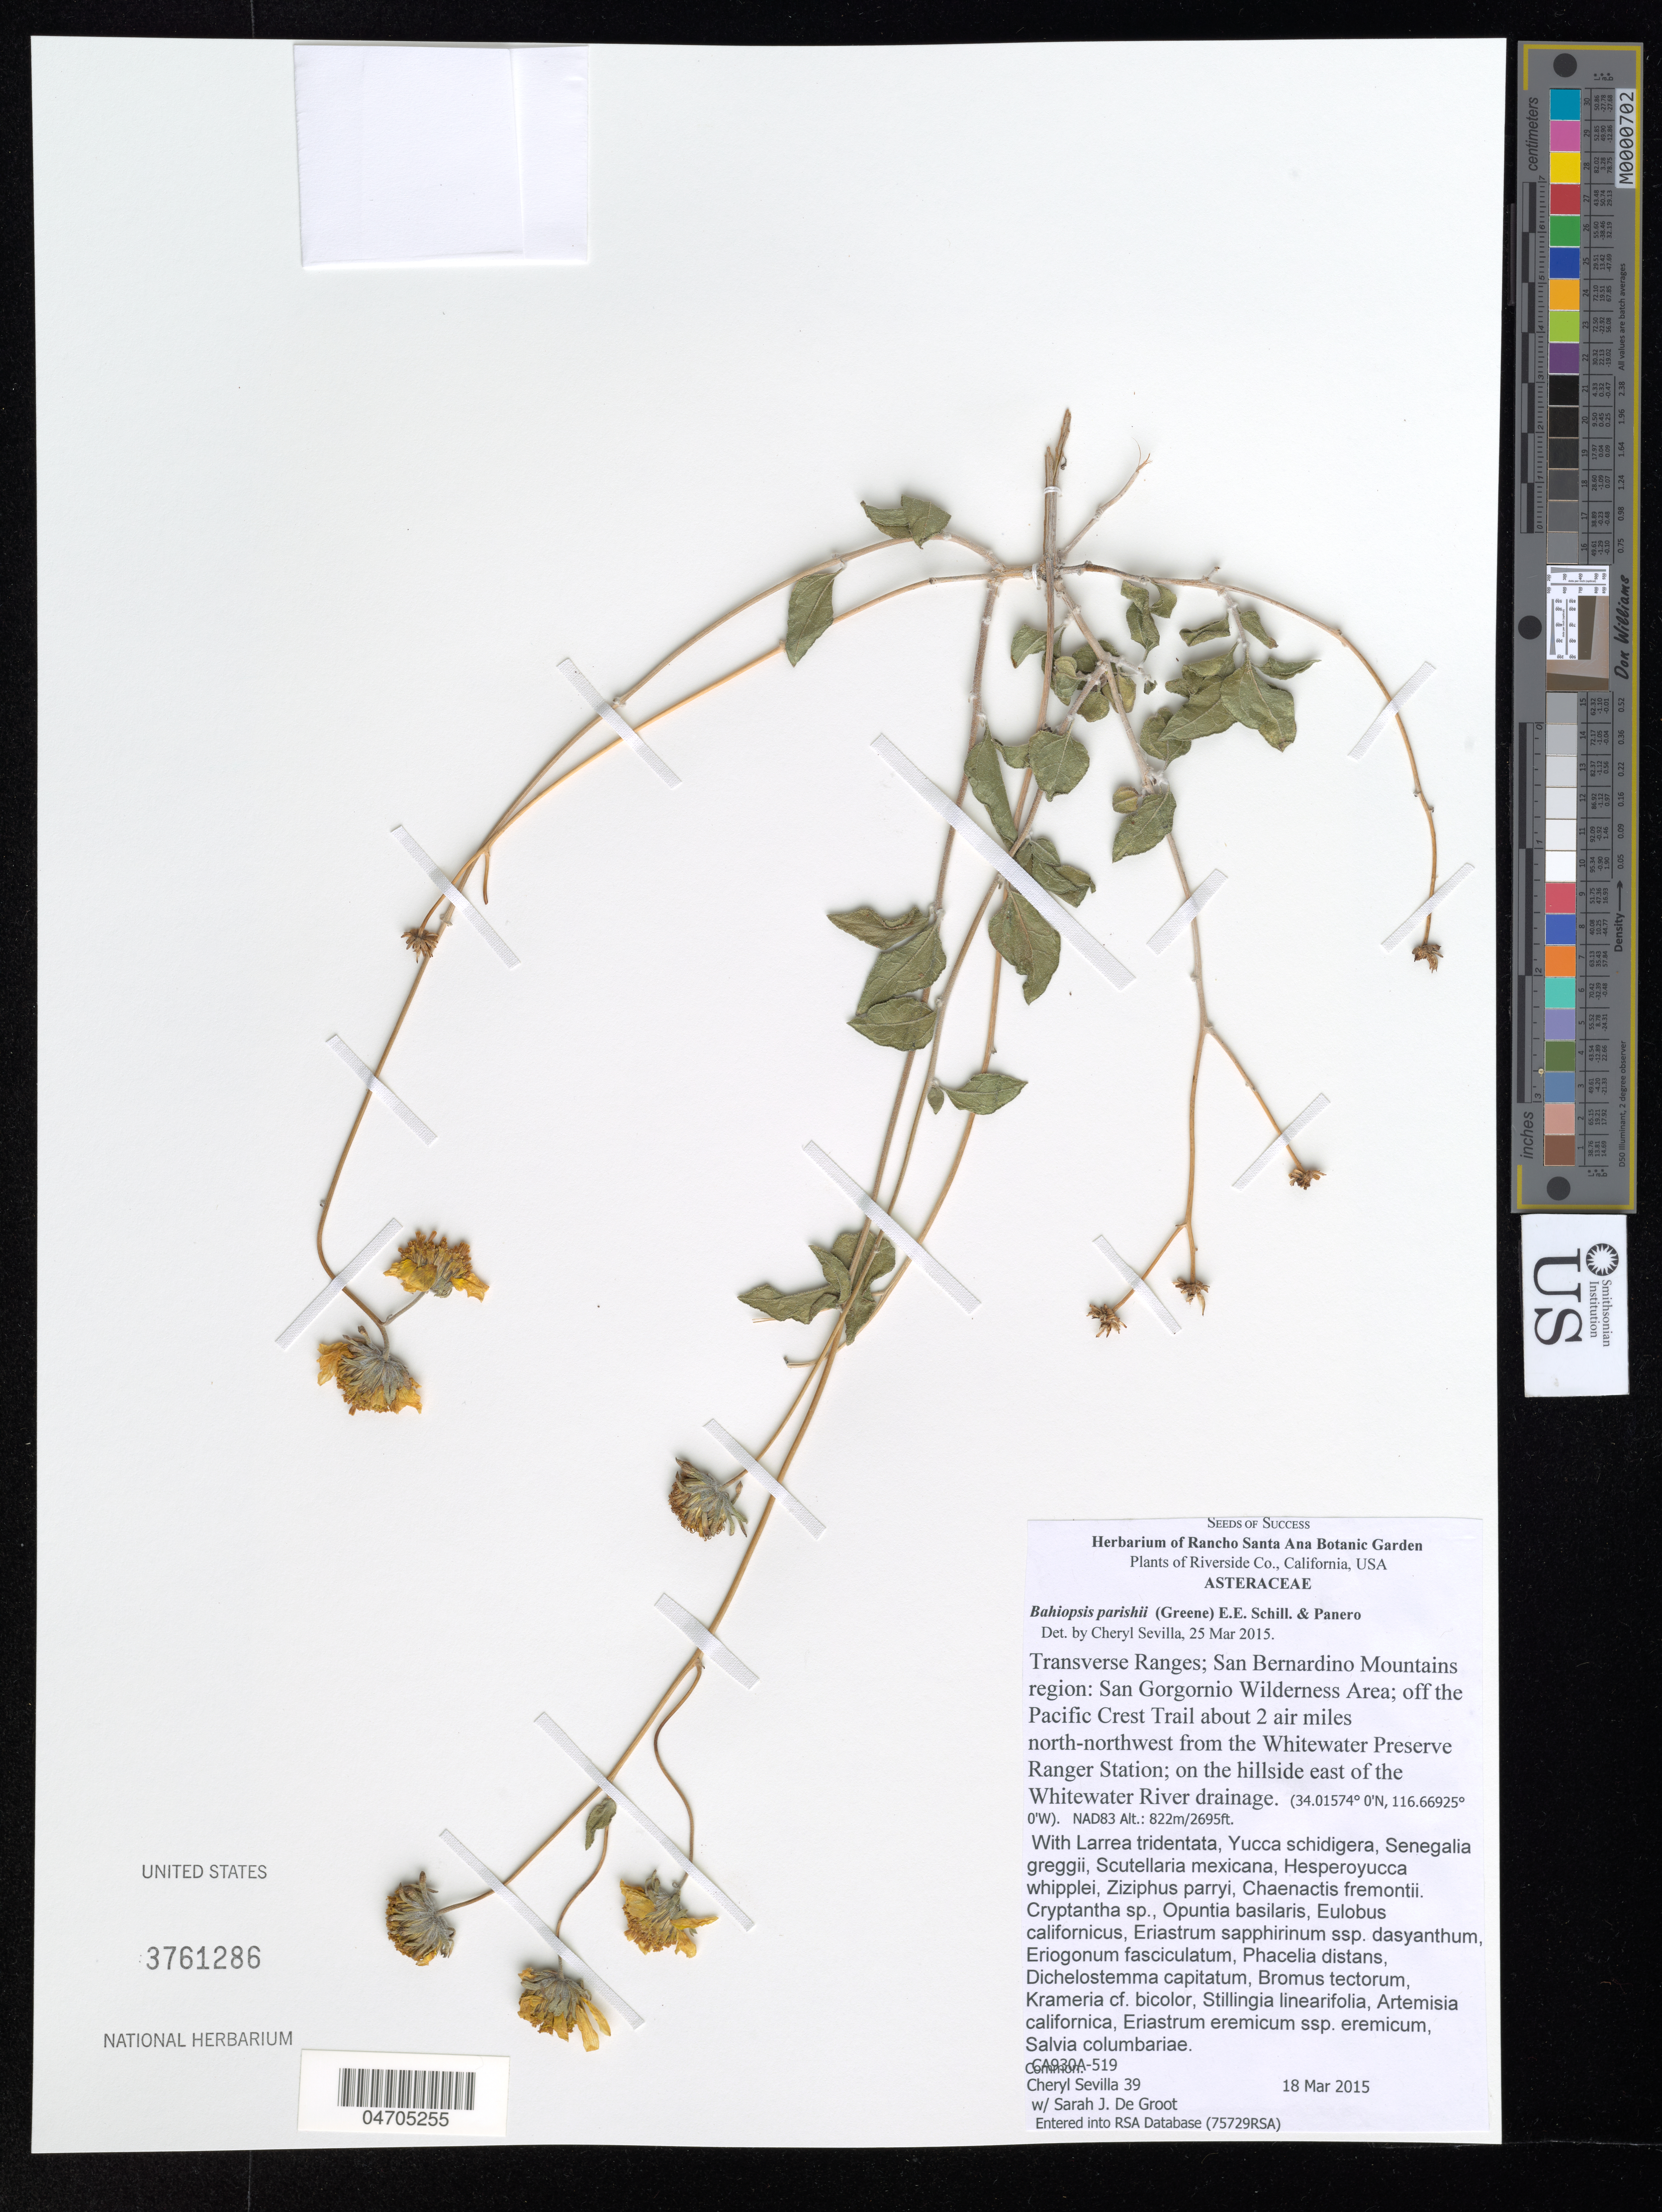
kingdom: Plantae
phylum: Tracheophyta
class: Magnoliopsida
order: Asterales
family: Asteraceae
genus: Bahiopsis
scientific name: Bahiopsis parishii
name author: (S.W. Greene) E.E. Schill. & Panero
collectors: C. Sevilla & S. De Groot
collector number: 39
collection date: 2015-03-18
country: United States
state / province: California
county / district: Riverside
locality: Riverside Co. Transverse Ranges; San Bernardino Mountains region: San Gorgornio Wilderness Area; off the Pacific Crest Trail about 2 air miles north-northwest from the Whitewater Preserve Ranger Station; on the hillside east of the Whitewater River drainage.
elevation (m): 822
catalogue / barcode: US 3761286